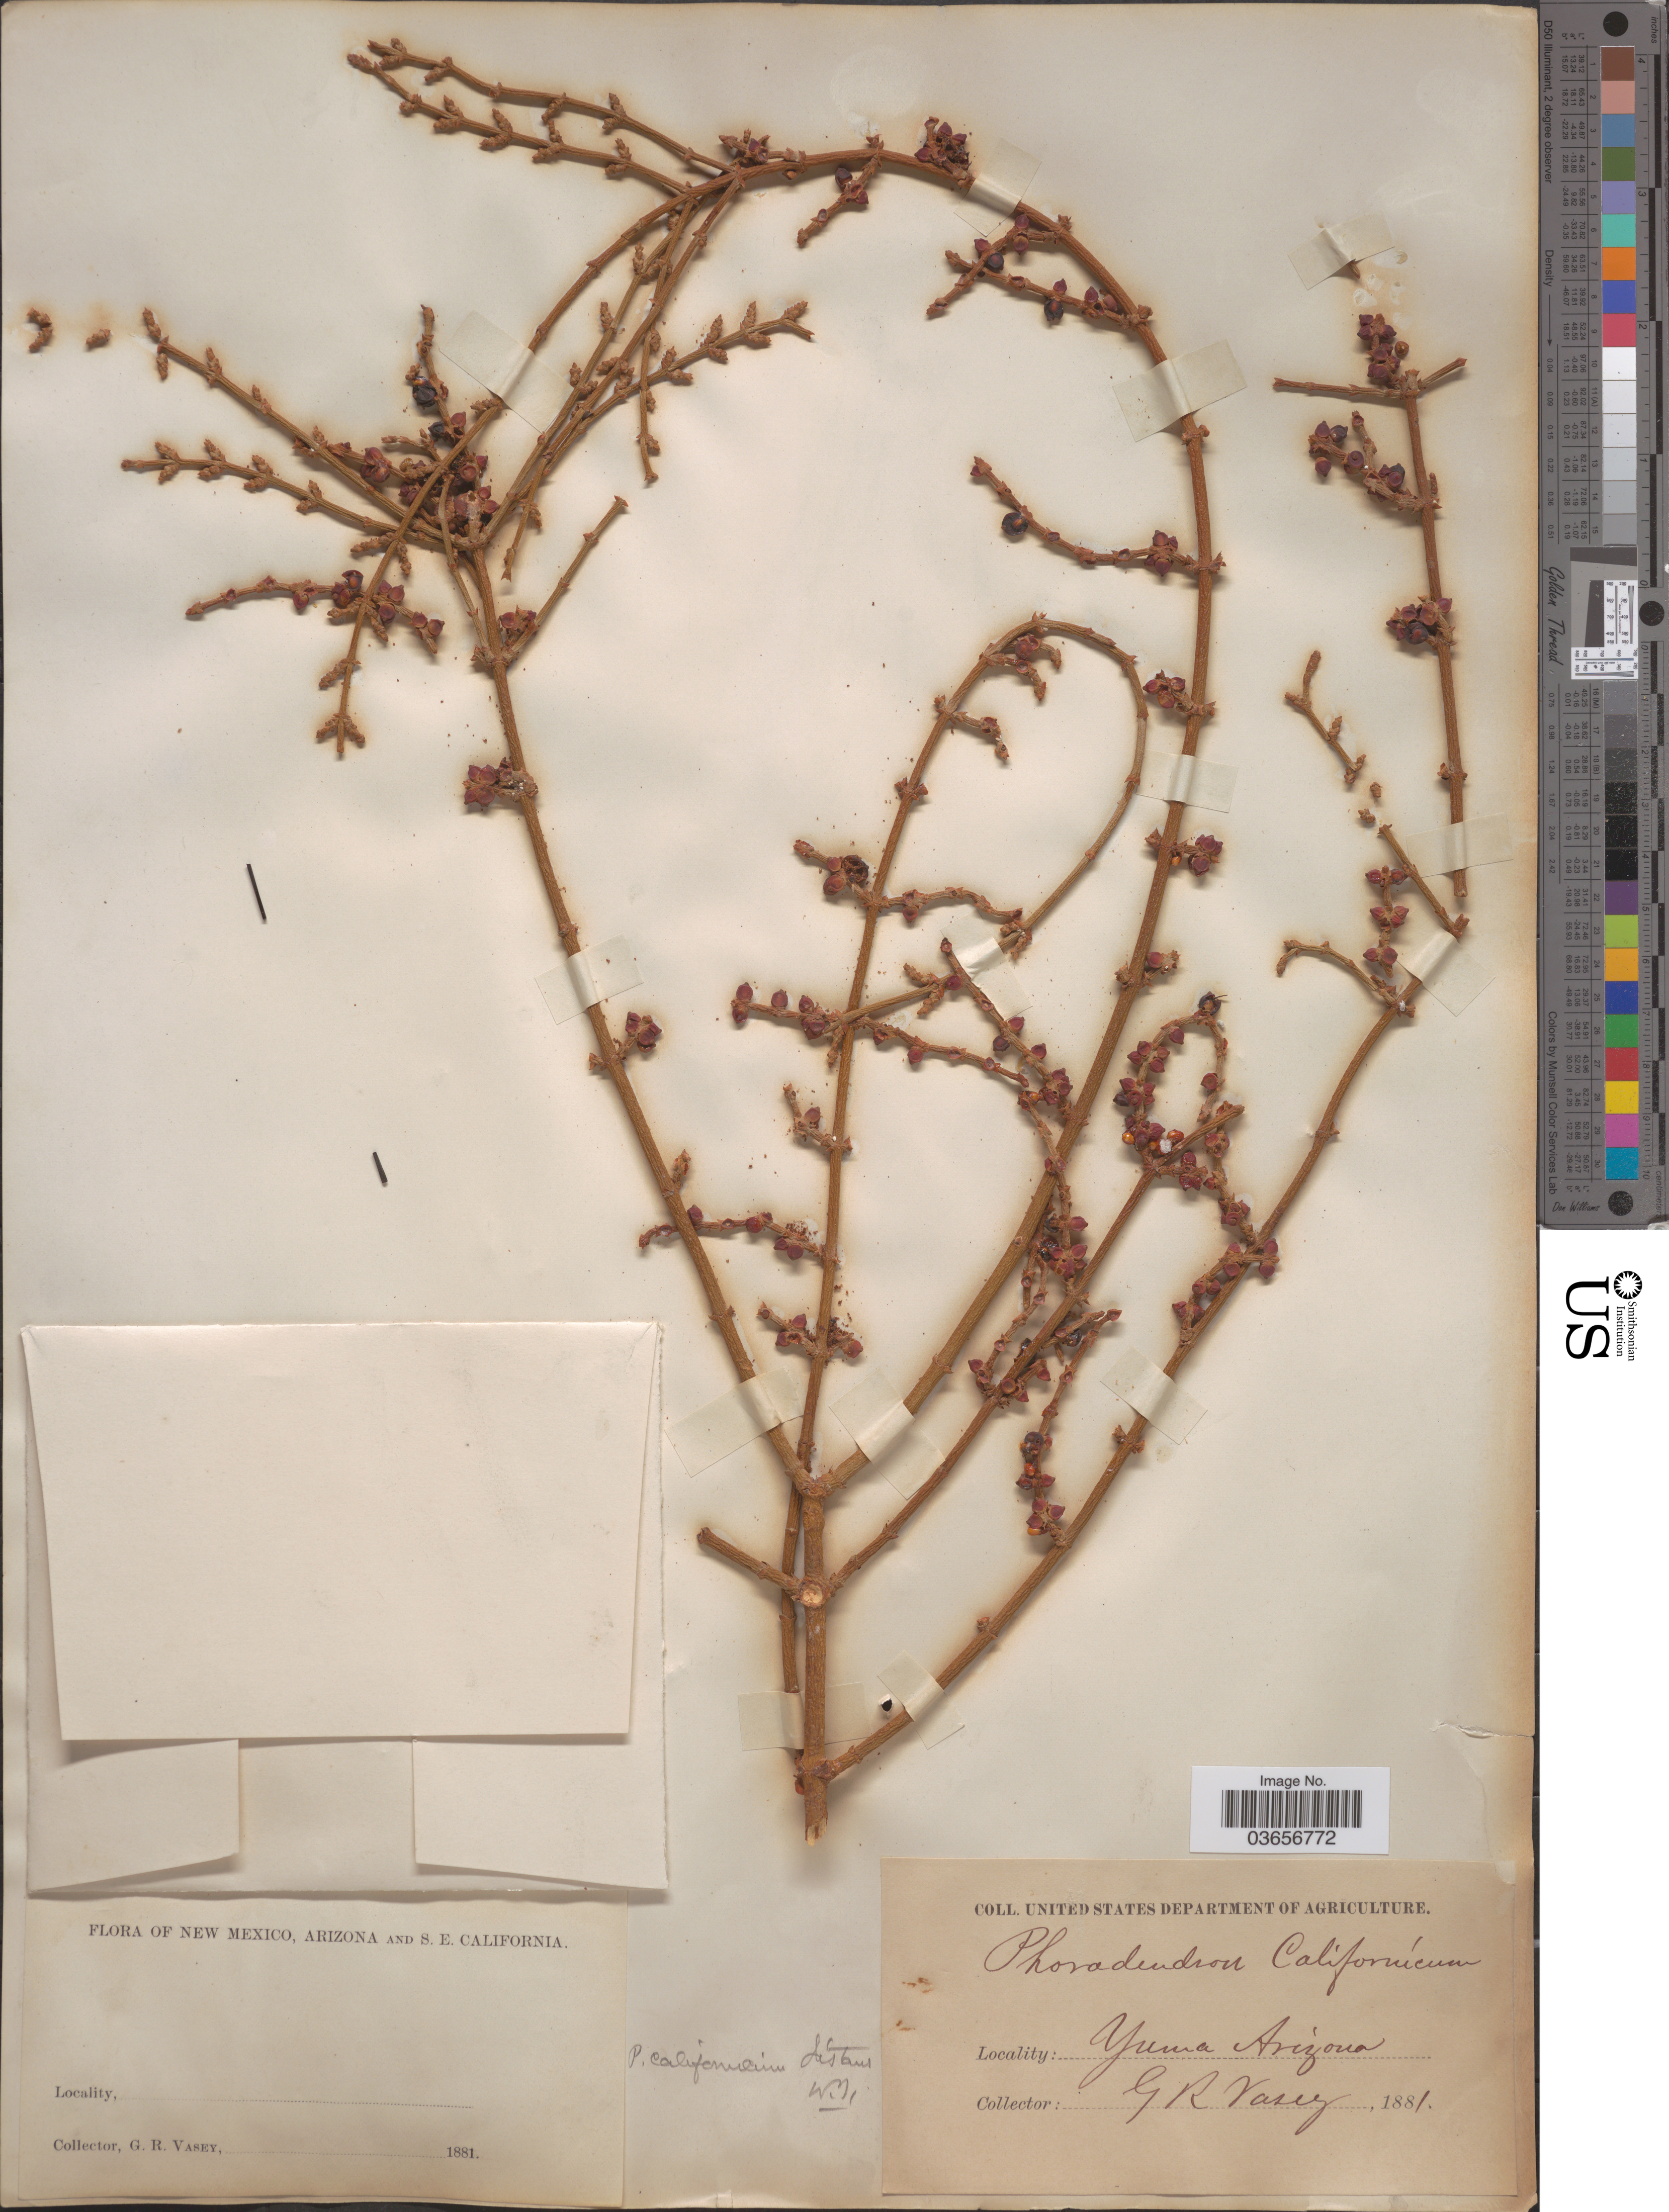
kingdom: Plantae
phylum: Tracheophyta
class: Magnoliopsida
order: Santalales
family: Viscaceae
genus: Phoradendron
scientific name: Phoradendron californicum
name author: Nutt.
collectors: G. R. Vasey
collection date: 1881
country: United States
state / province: Arizona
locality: Yuma.